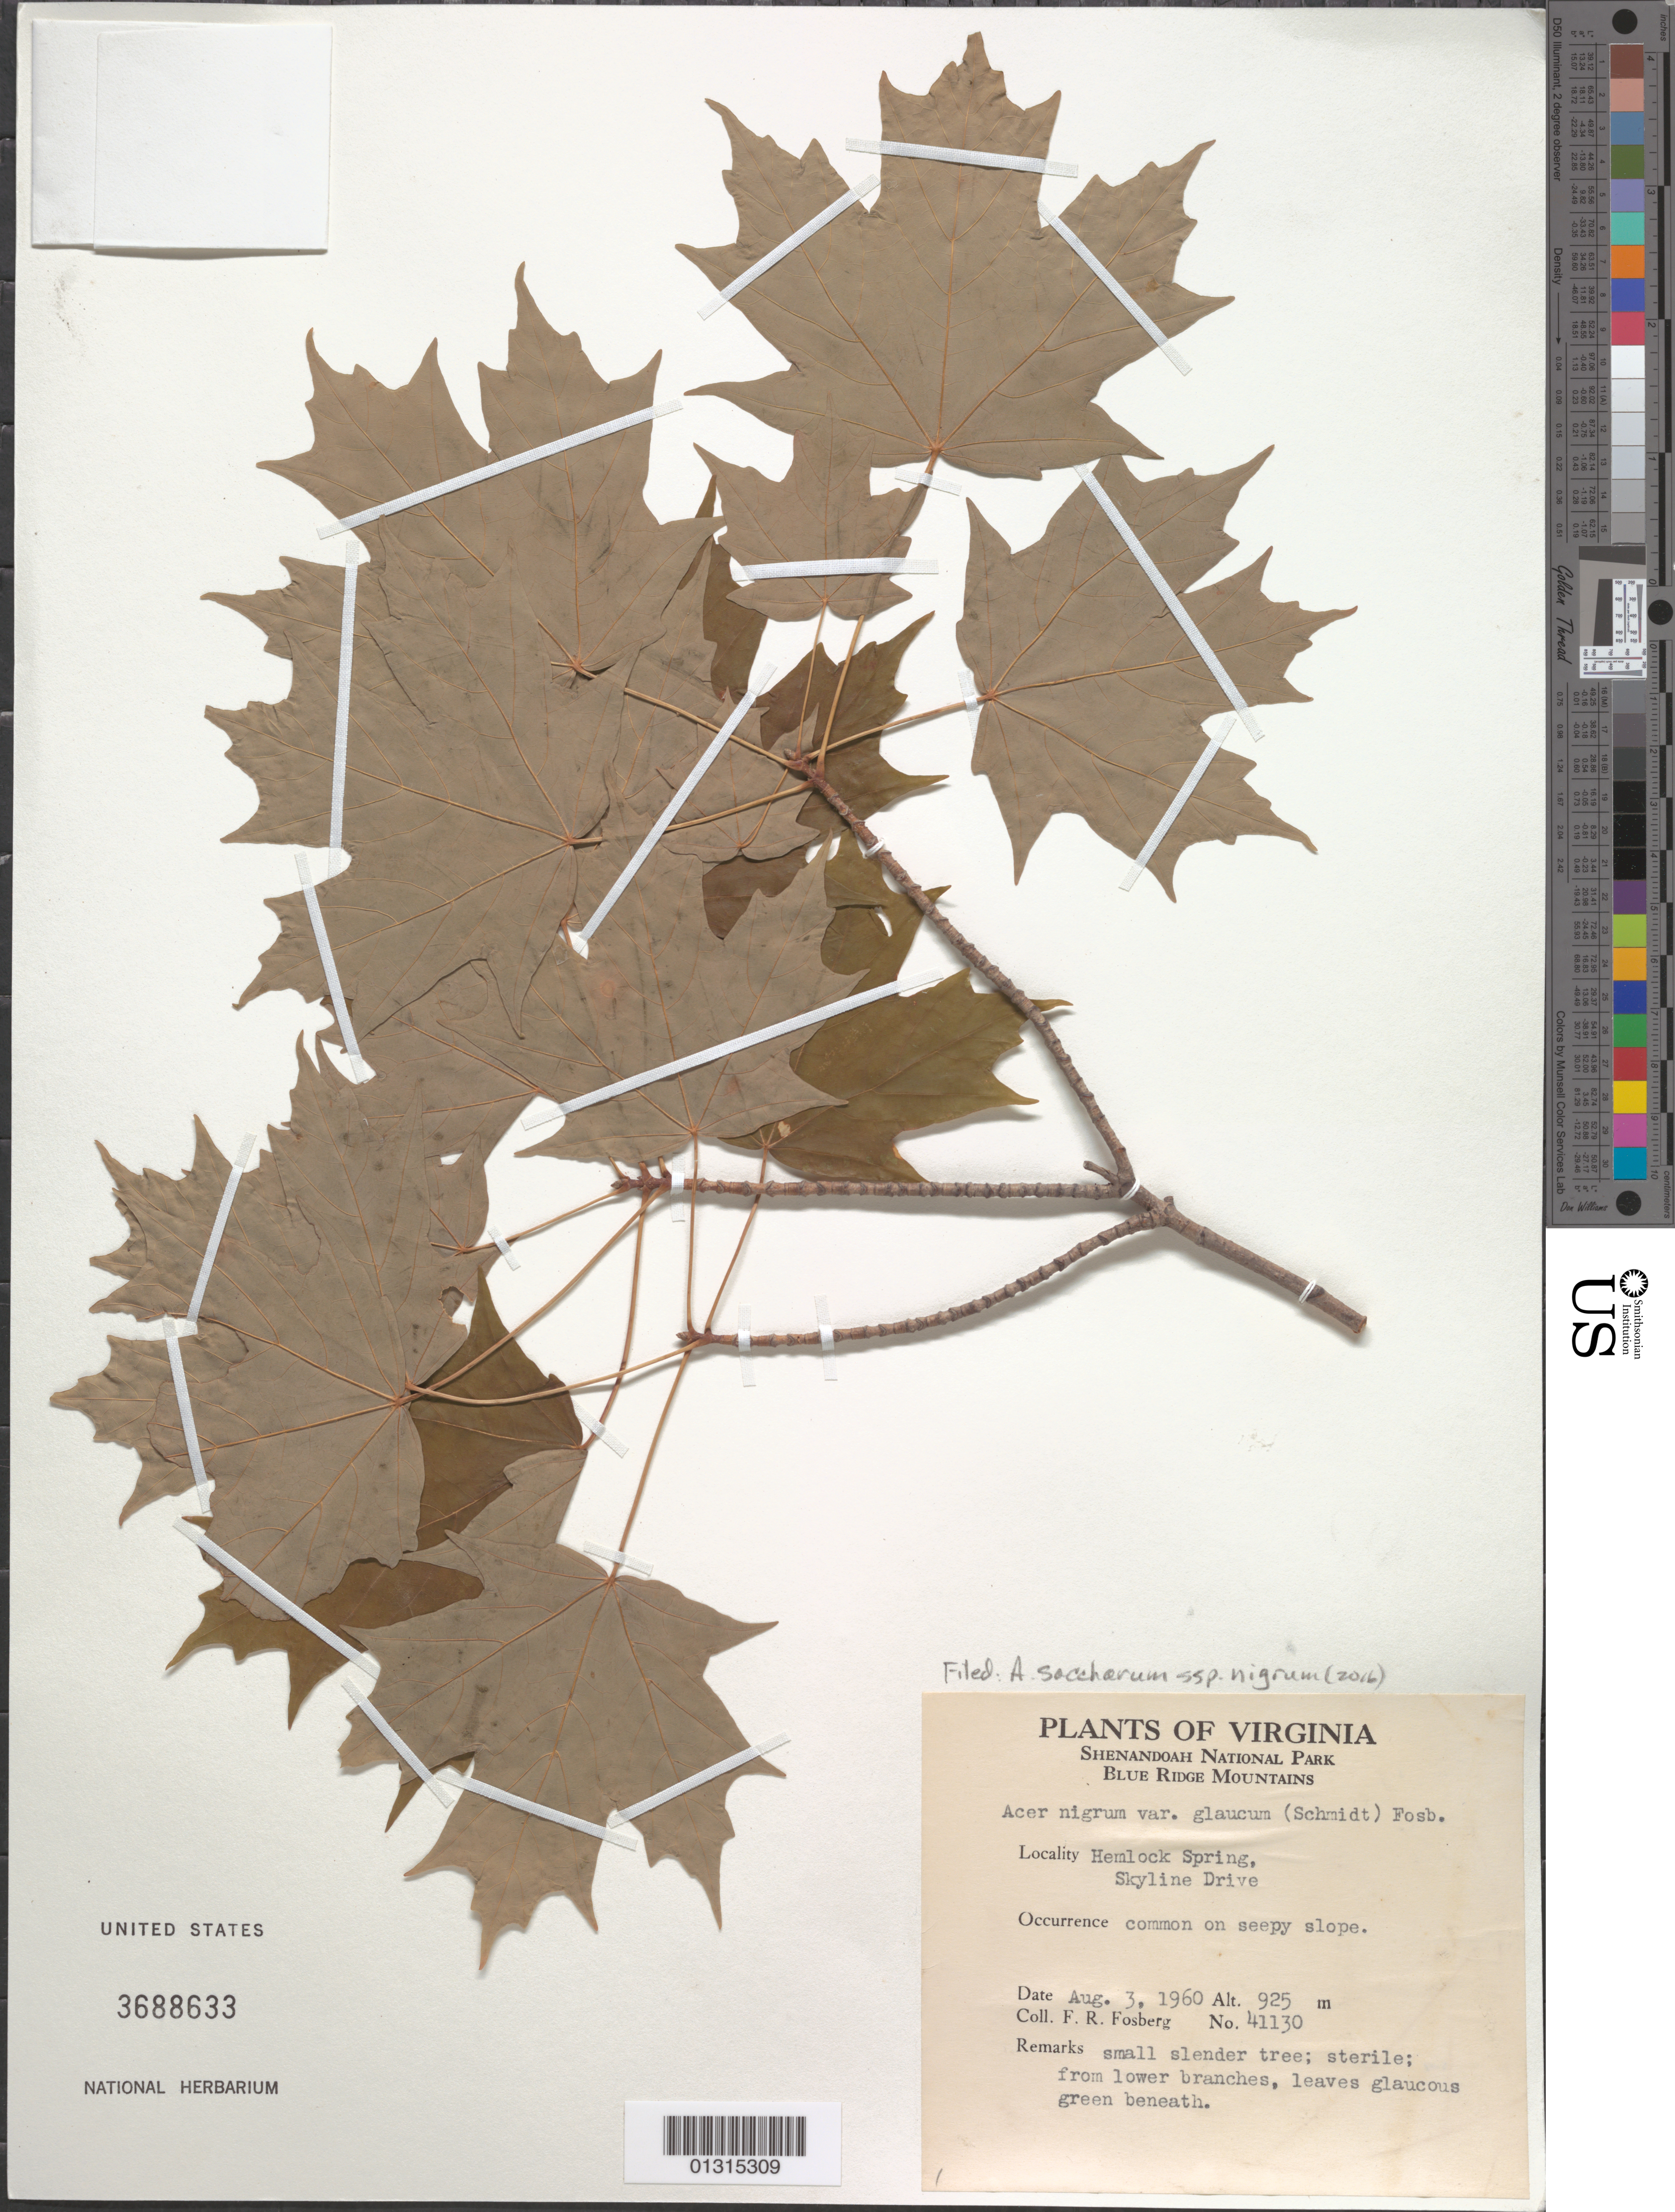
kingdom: Plantae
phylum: Tracheophyta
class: Magnoliopsida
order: Sapindales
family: Sapindaceae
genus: Acer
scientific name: Acer saccharum var. nigrum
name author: (F. Michx.) Britton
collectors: F. R. Fosberg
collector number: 41130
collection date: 1960-08-03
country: United States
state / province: Virginia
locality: Shenandoah National Park, Hemlock Spring, Skyline Drive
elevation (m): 925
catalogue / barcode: US 3688633